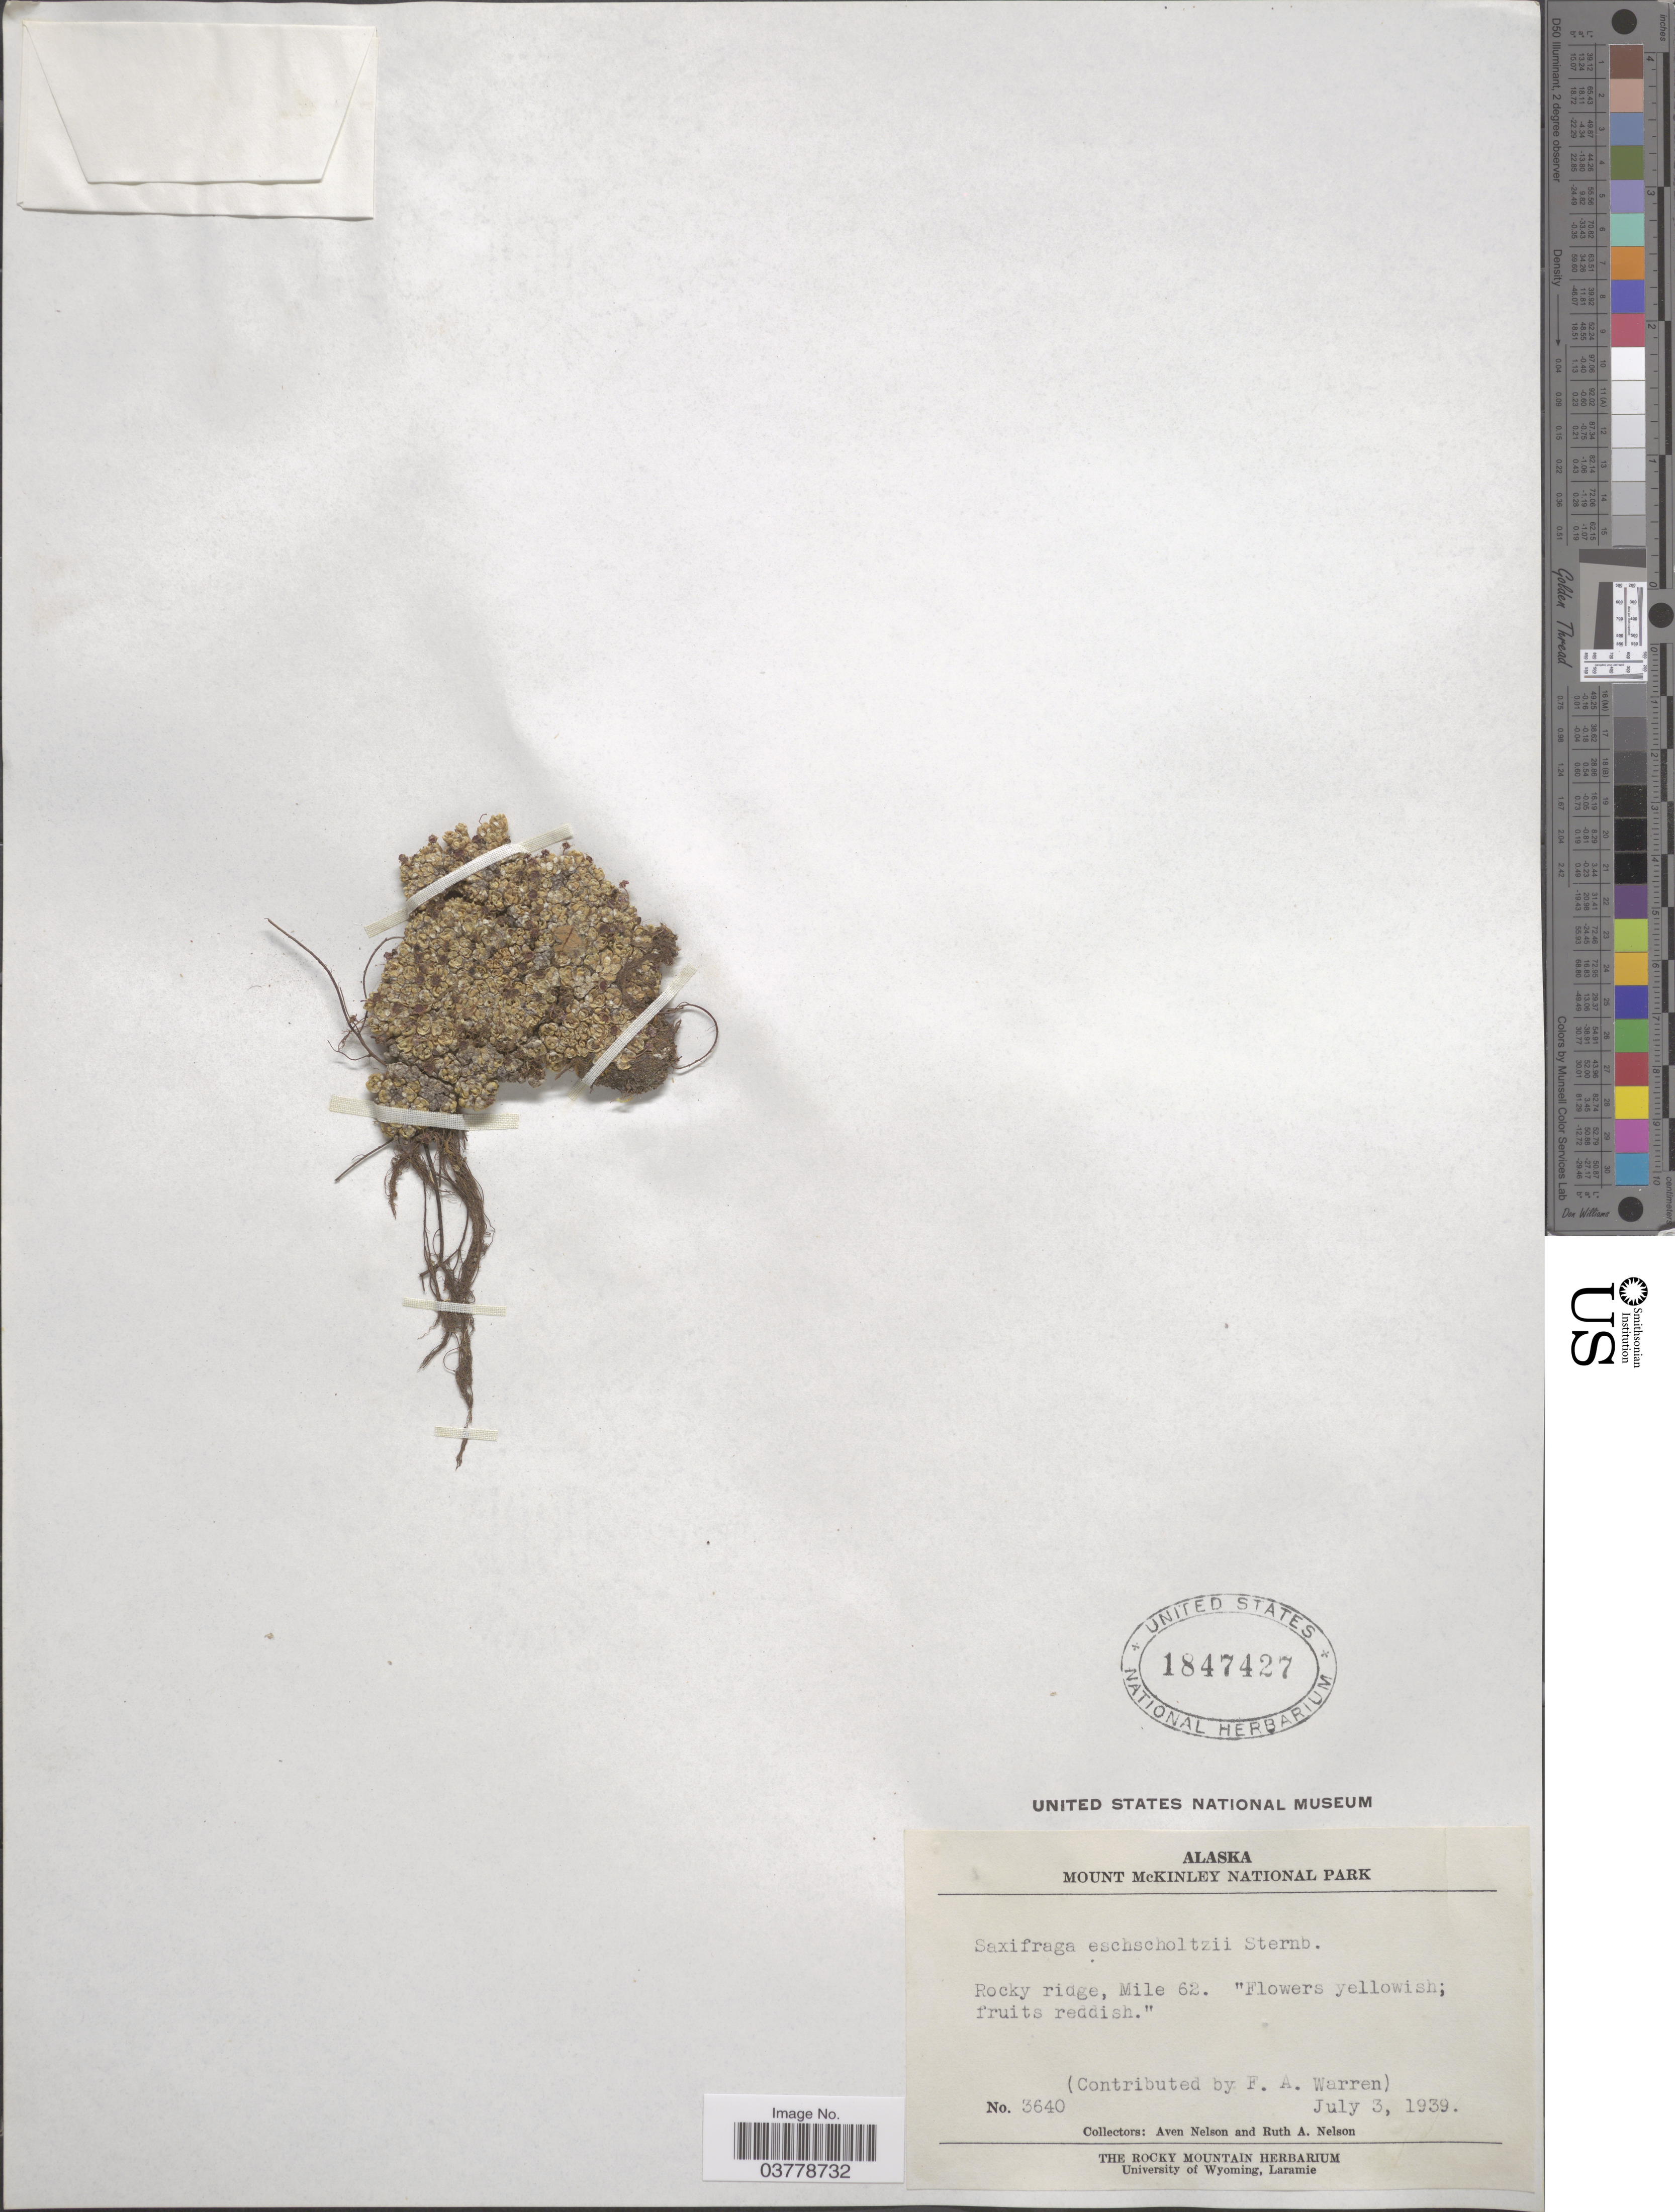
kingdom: Plantae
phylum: Tracheophyta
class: Magnoliopsida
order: Saxifragales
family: Saxifragaceae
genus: Saxifraga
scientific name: Saxifraga eschscholtzii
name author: Sternb.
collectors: A. Nelson & R. A. Nelson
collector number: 3640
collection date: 1939-07-03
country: United States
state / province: Alaska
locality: Mount McKinley National Park. Rocky ridge, Mile 62.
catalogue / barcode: US 1847427